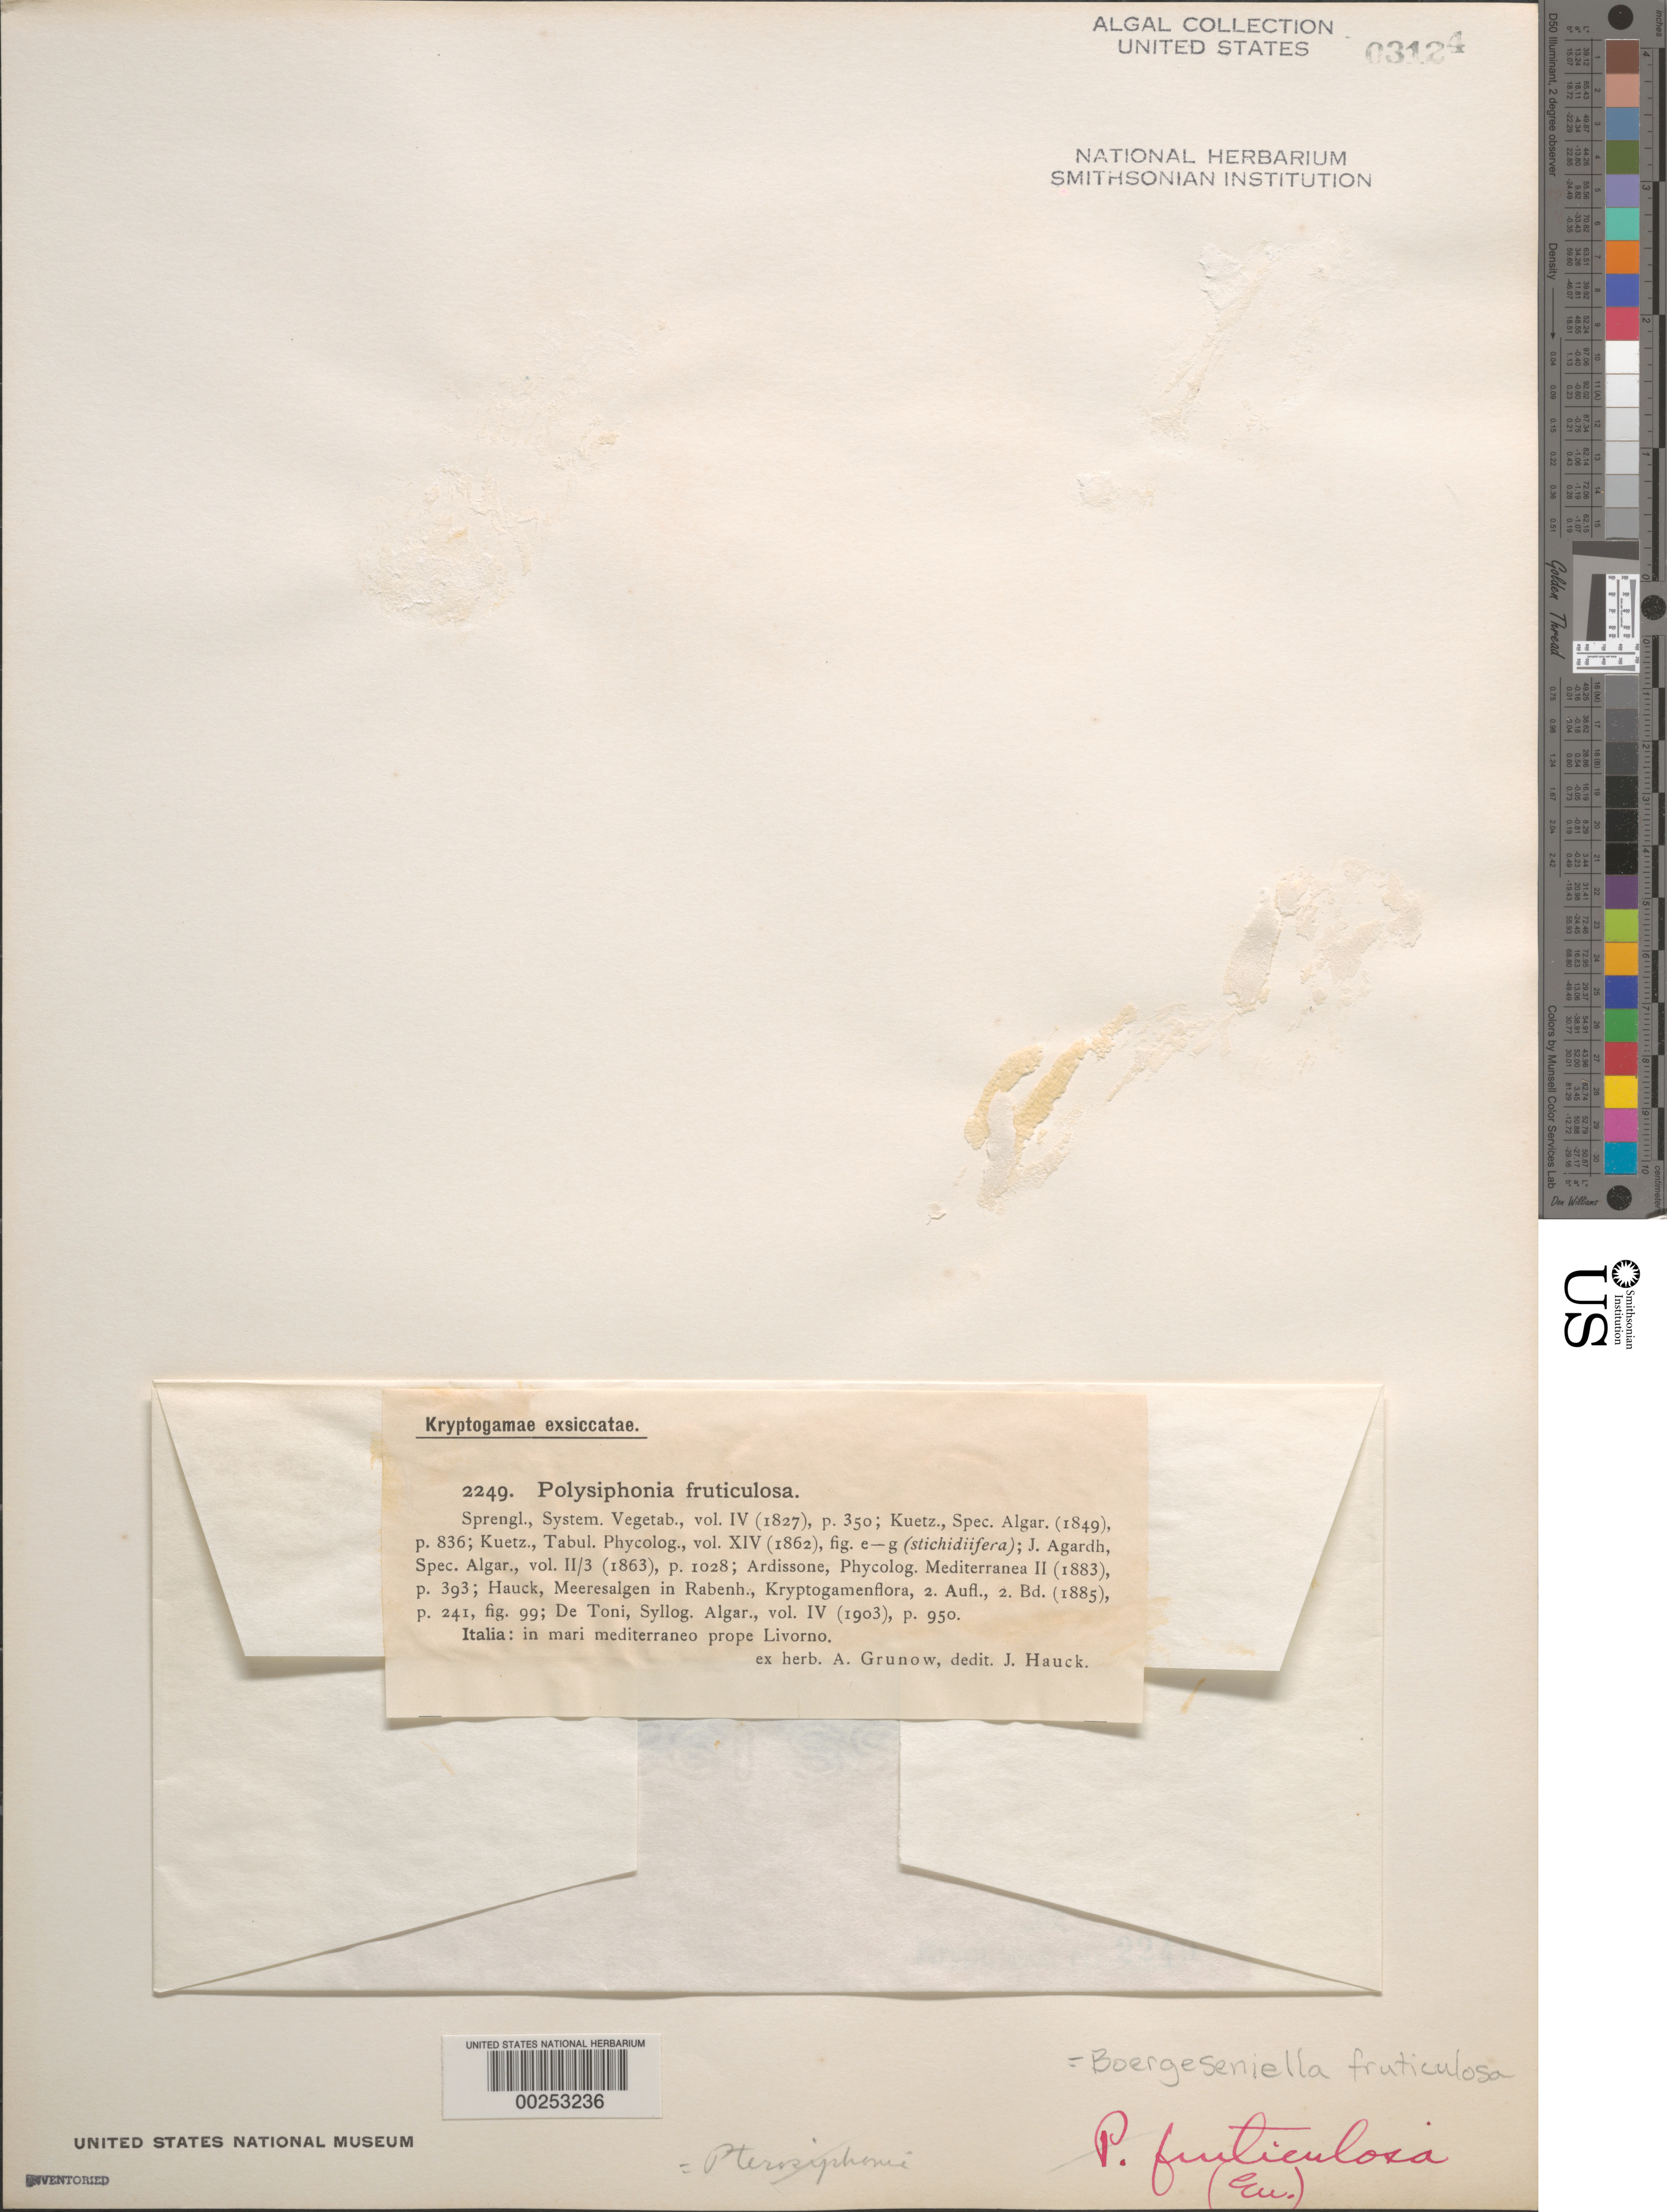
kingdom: Plantae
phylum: Rhodophyta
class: Florideophyceae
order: Ceramiales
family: Rhodomelaceae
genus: Boergeseniella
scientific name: Boergeseniella fruticulosa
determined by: Hauck, Ferdinand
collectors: A. Grunow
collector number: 2249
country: Italy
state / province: Tuscany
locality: Mediterranean sea near livorno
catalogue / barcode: US 3124